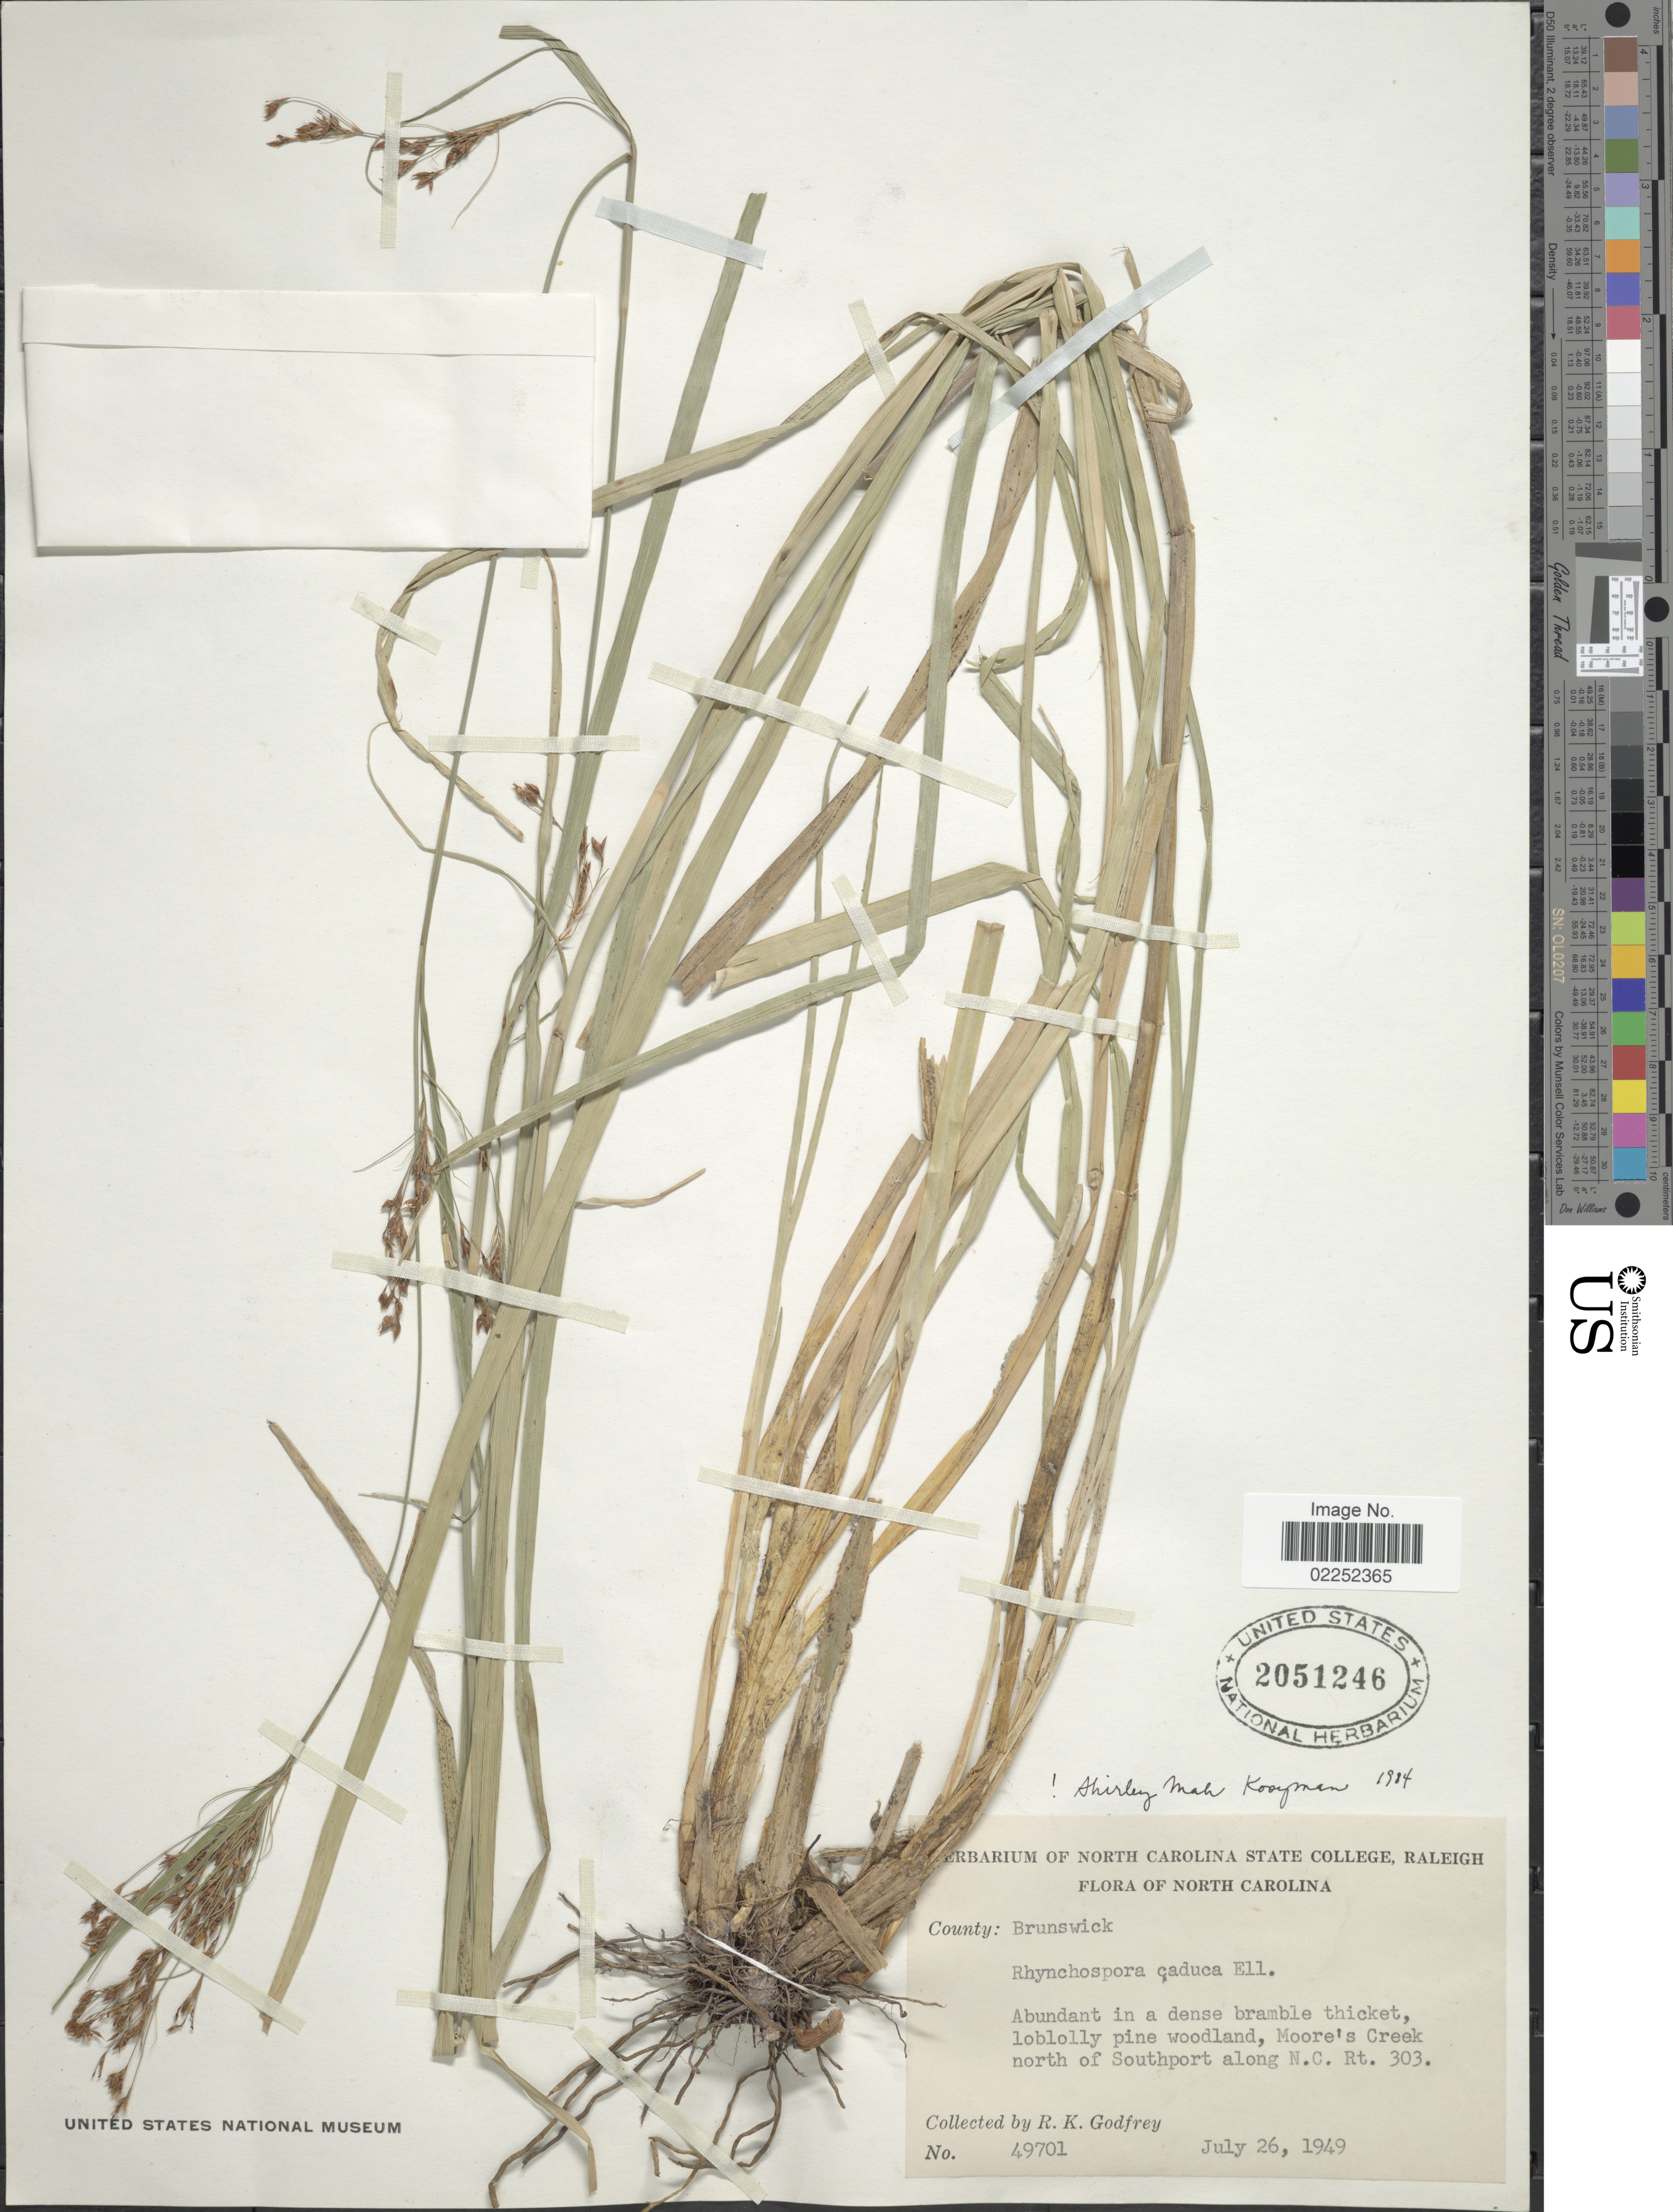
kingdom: Plantae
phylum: Tracheophyta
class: Liliopsida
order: Poales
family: Cyperaceae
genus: Rhynchospora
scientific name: Rhynchospora caduca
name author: Elliott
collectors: R. K. Godfrey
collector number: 49701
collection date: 1949-07-26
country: United States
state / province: North Carolina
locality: County: Brunswick, Abundant in a dense bramble thicket, loblolly pine woodland, Moore's Creek north of South port along N.C. Rt. 303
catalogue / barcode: US 2051246